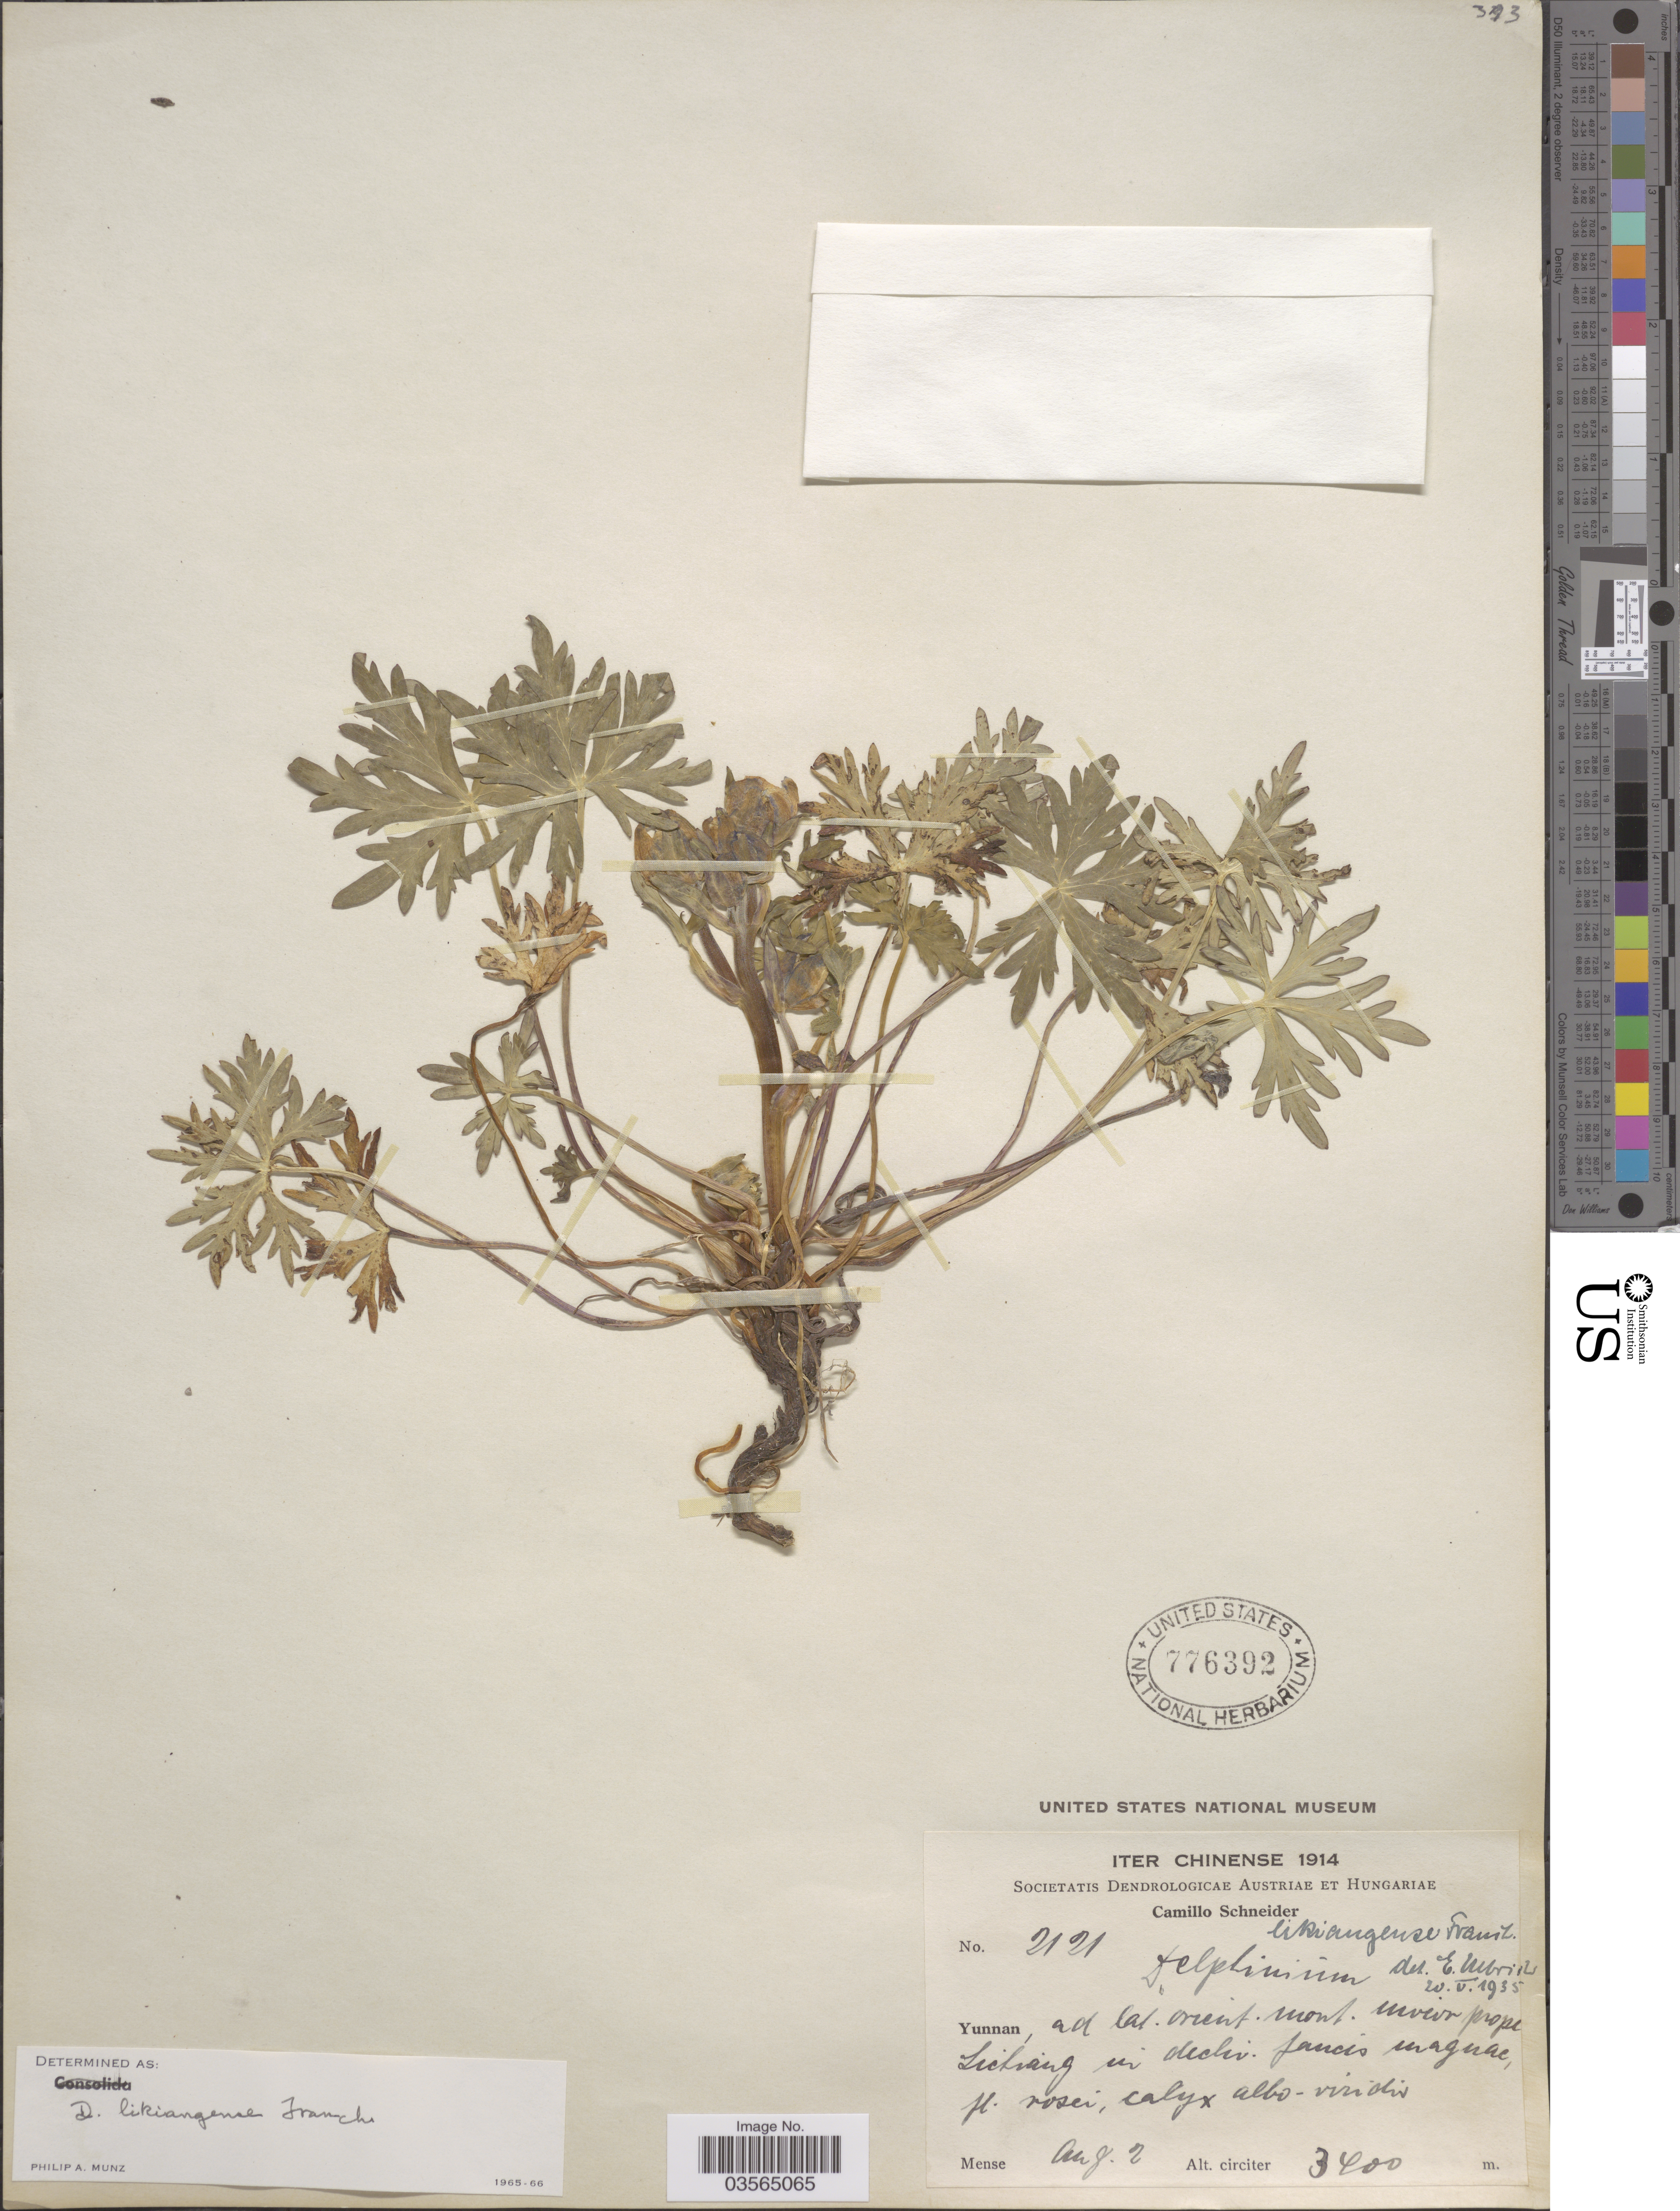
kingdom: Plantae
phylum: Tracheophyta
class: Magnoliopsida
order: Ranunculales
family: Ranunculaceae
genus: Delphinium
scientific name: Delphinium likiangense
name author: Franch.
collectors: C. K. Schneider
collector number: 2121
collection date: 1914-08-02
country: China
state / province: Yunnan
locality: Ad lat. orient. mont. niveor prope Lichiang.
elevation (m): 3400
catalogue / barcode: US 776392